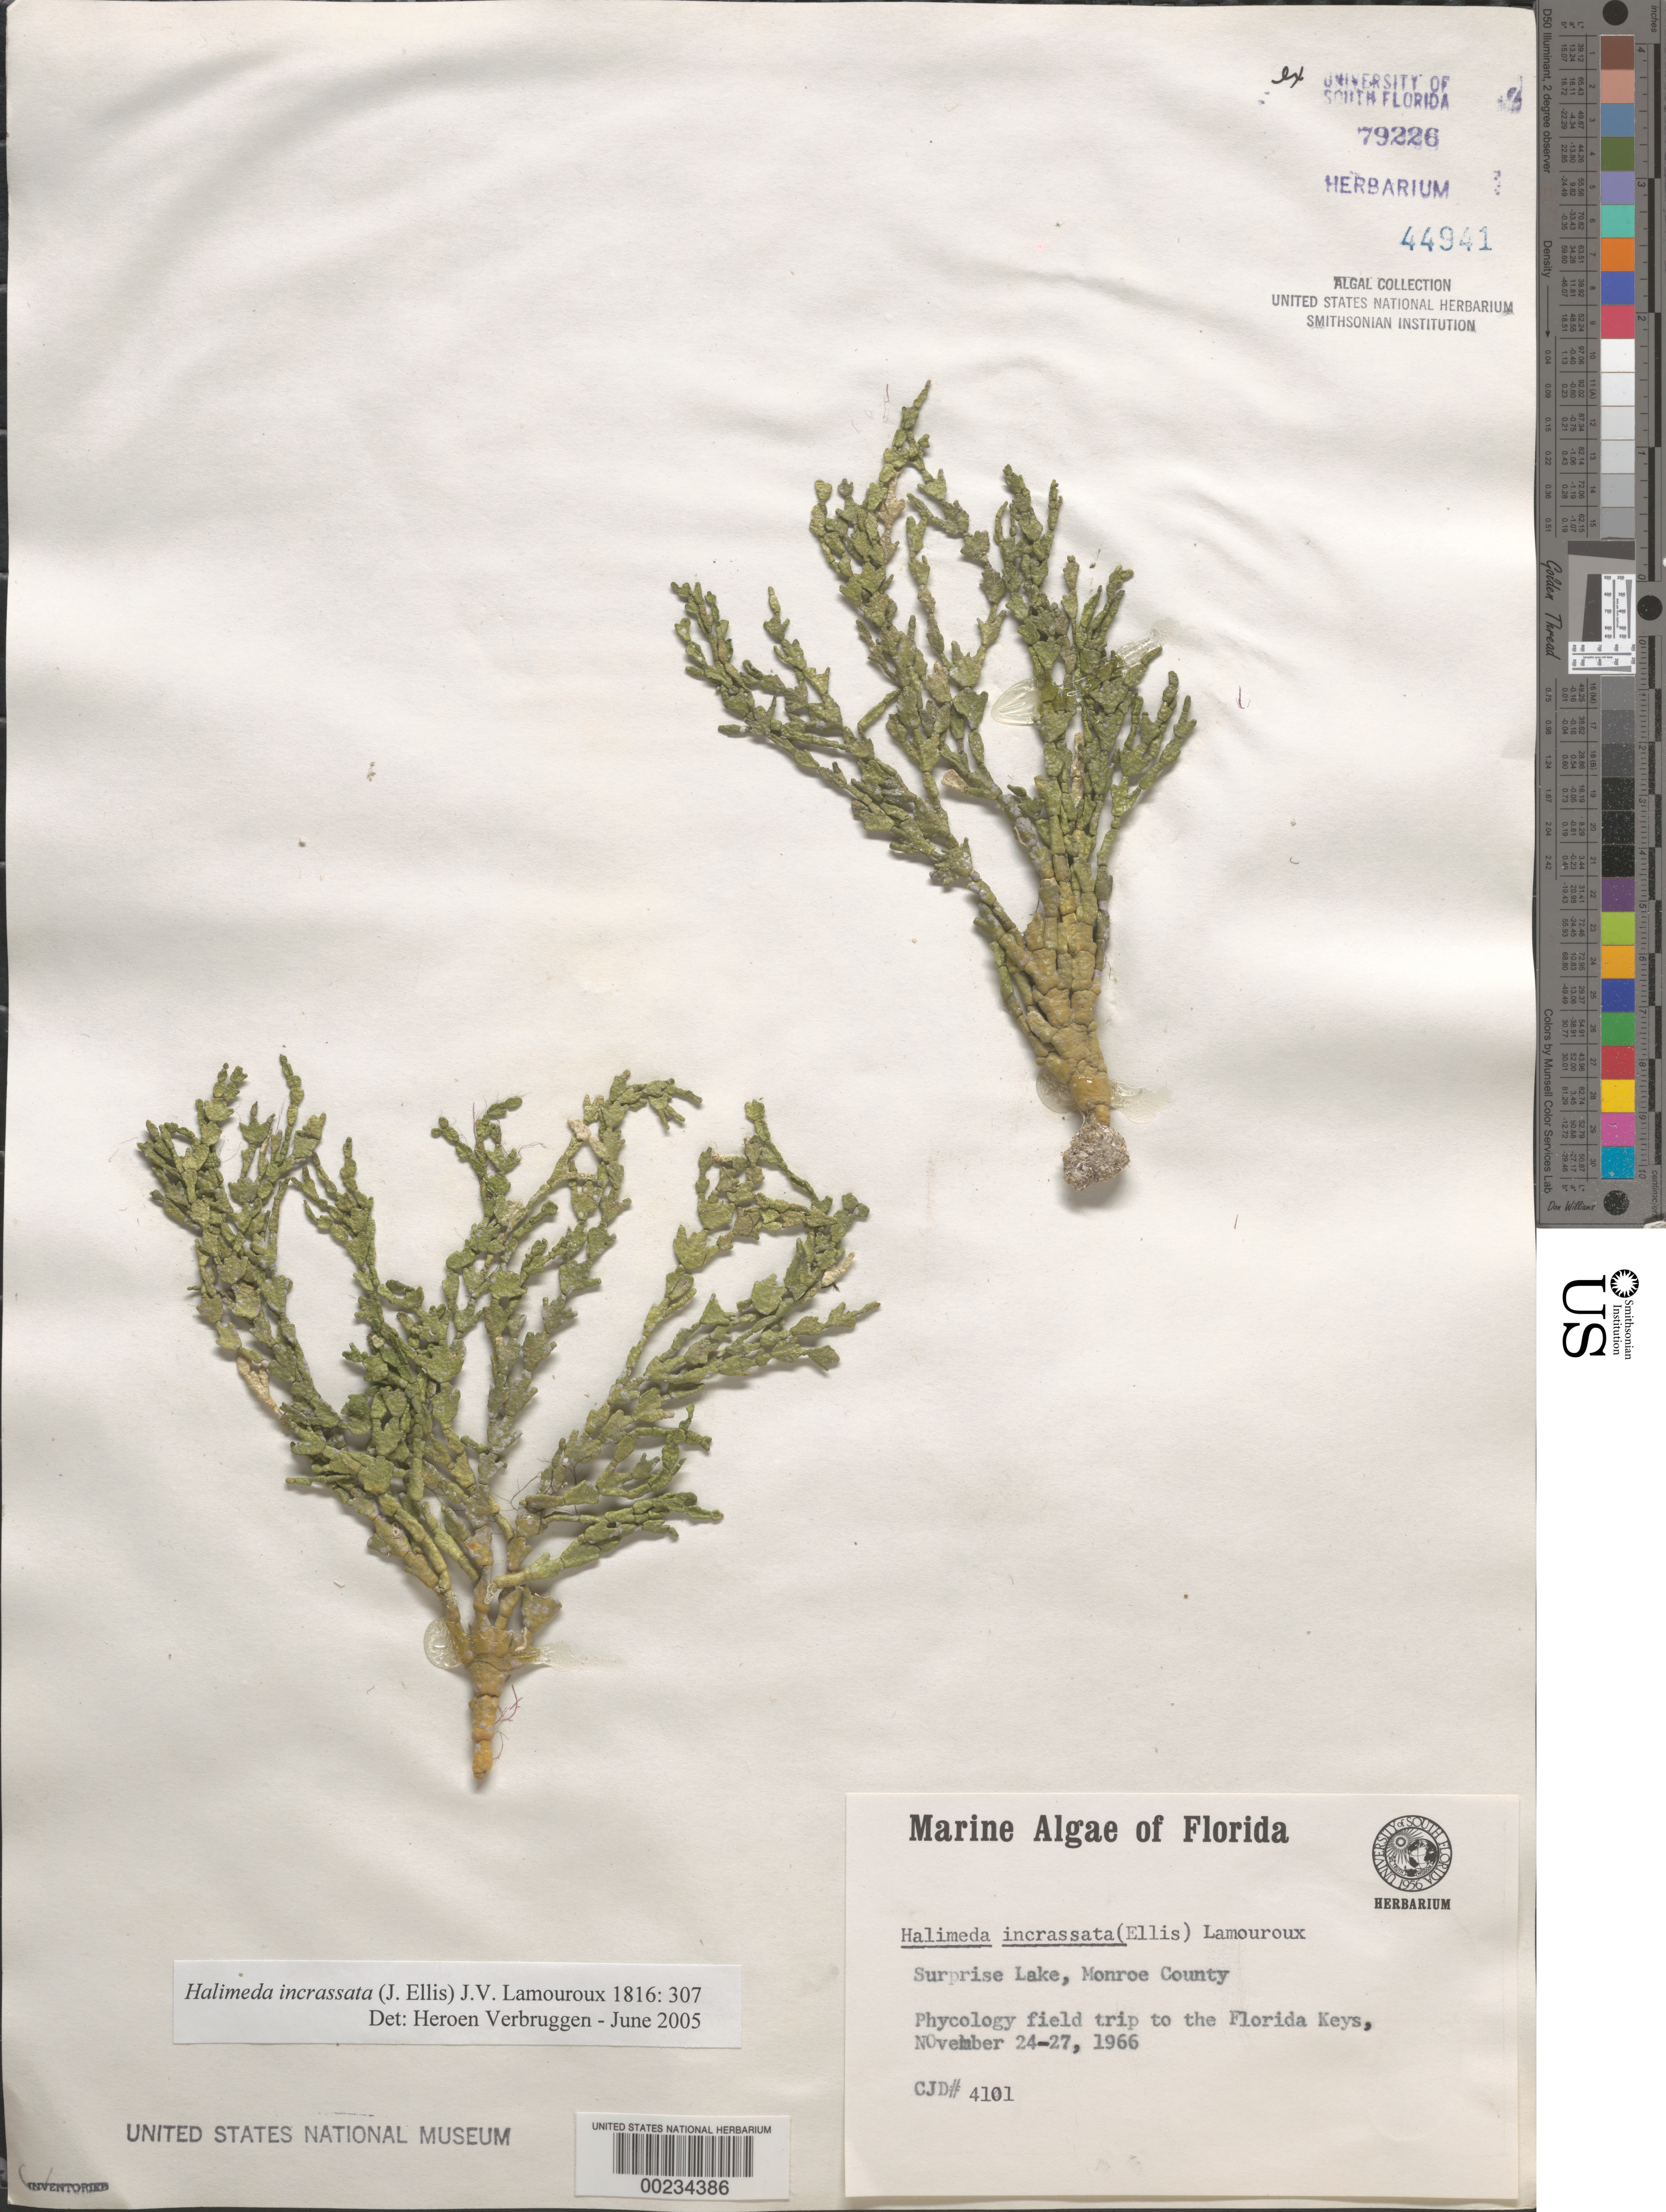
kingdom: Plantae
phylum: Chlorophyta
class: Ulvophyceae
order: Bryopsidales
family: Halimedaceae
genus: Halimeda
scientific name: Halimeda incrassata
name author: (J. Ellis) J.V.Lamouroux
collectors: C. Dawes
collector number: Cjd 4101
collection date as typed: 24 Nov 1966 TO 27 Nov 1966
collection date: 1966-11-24/1966-11-27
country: United States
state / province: Florida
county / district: Monroe County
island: Key Largo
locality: Lake Surprise (Surprise Lake)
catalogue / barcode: US 44941